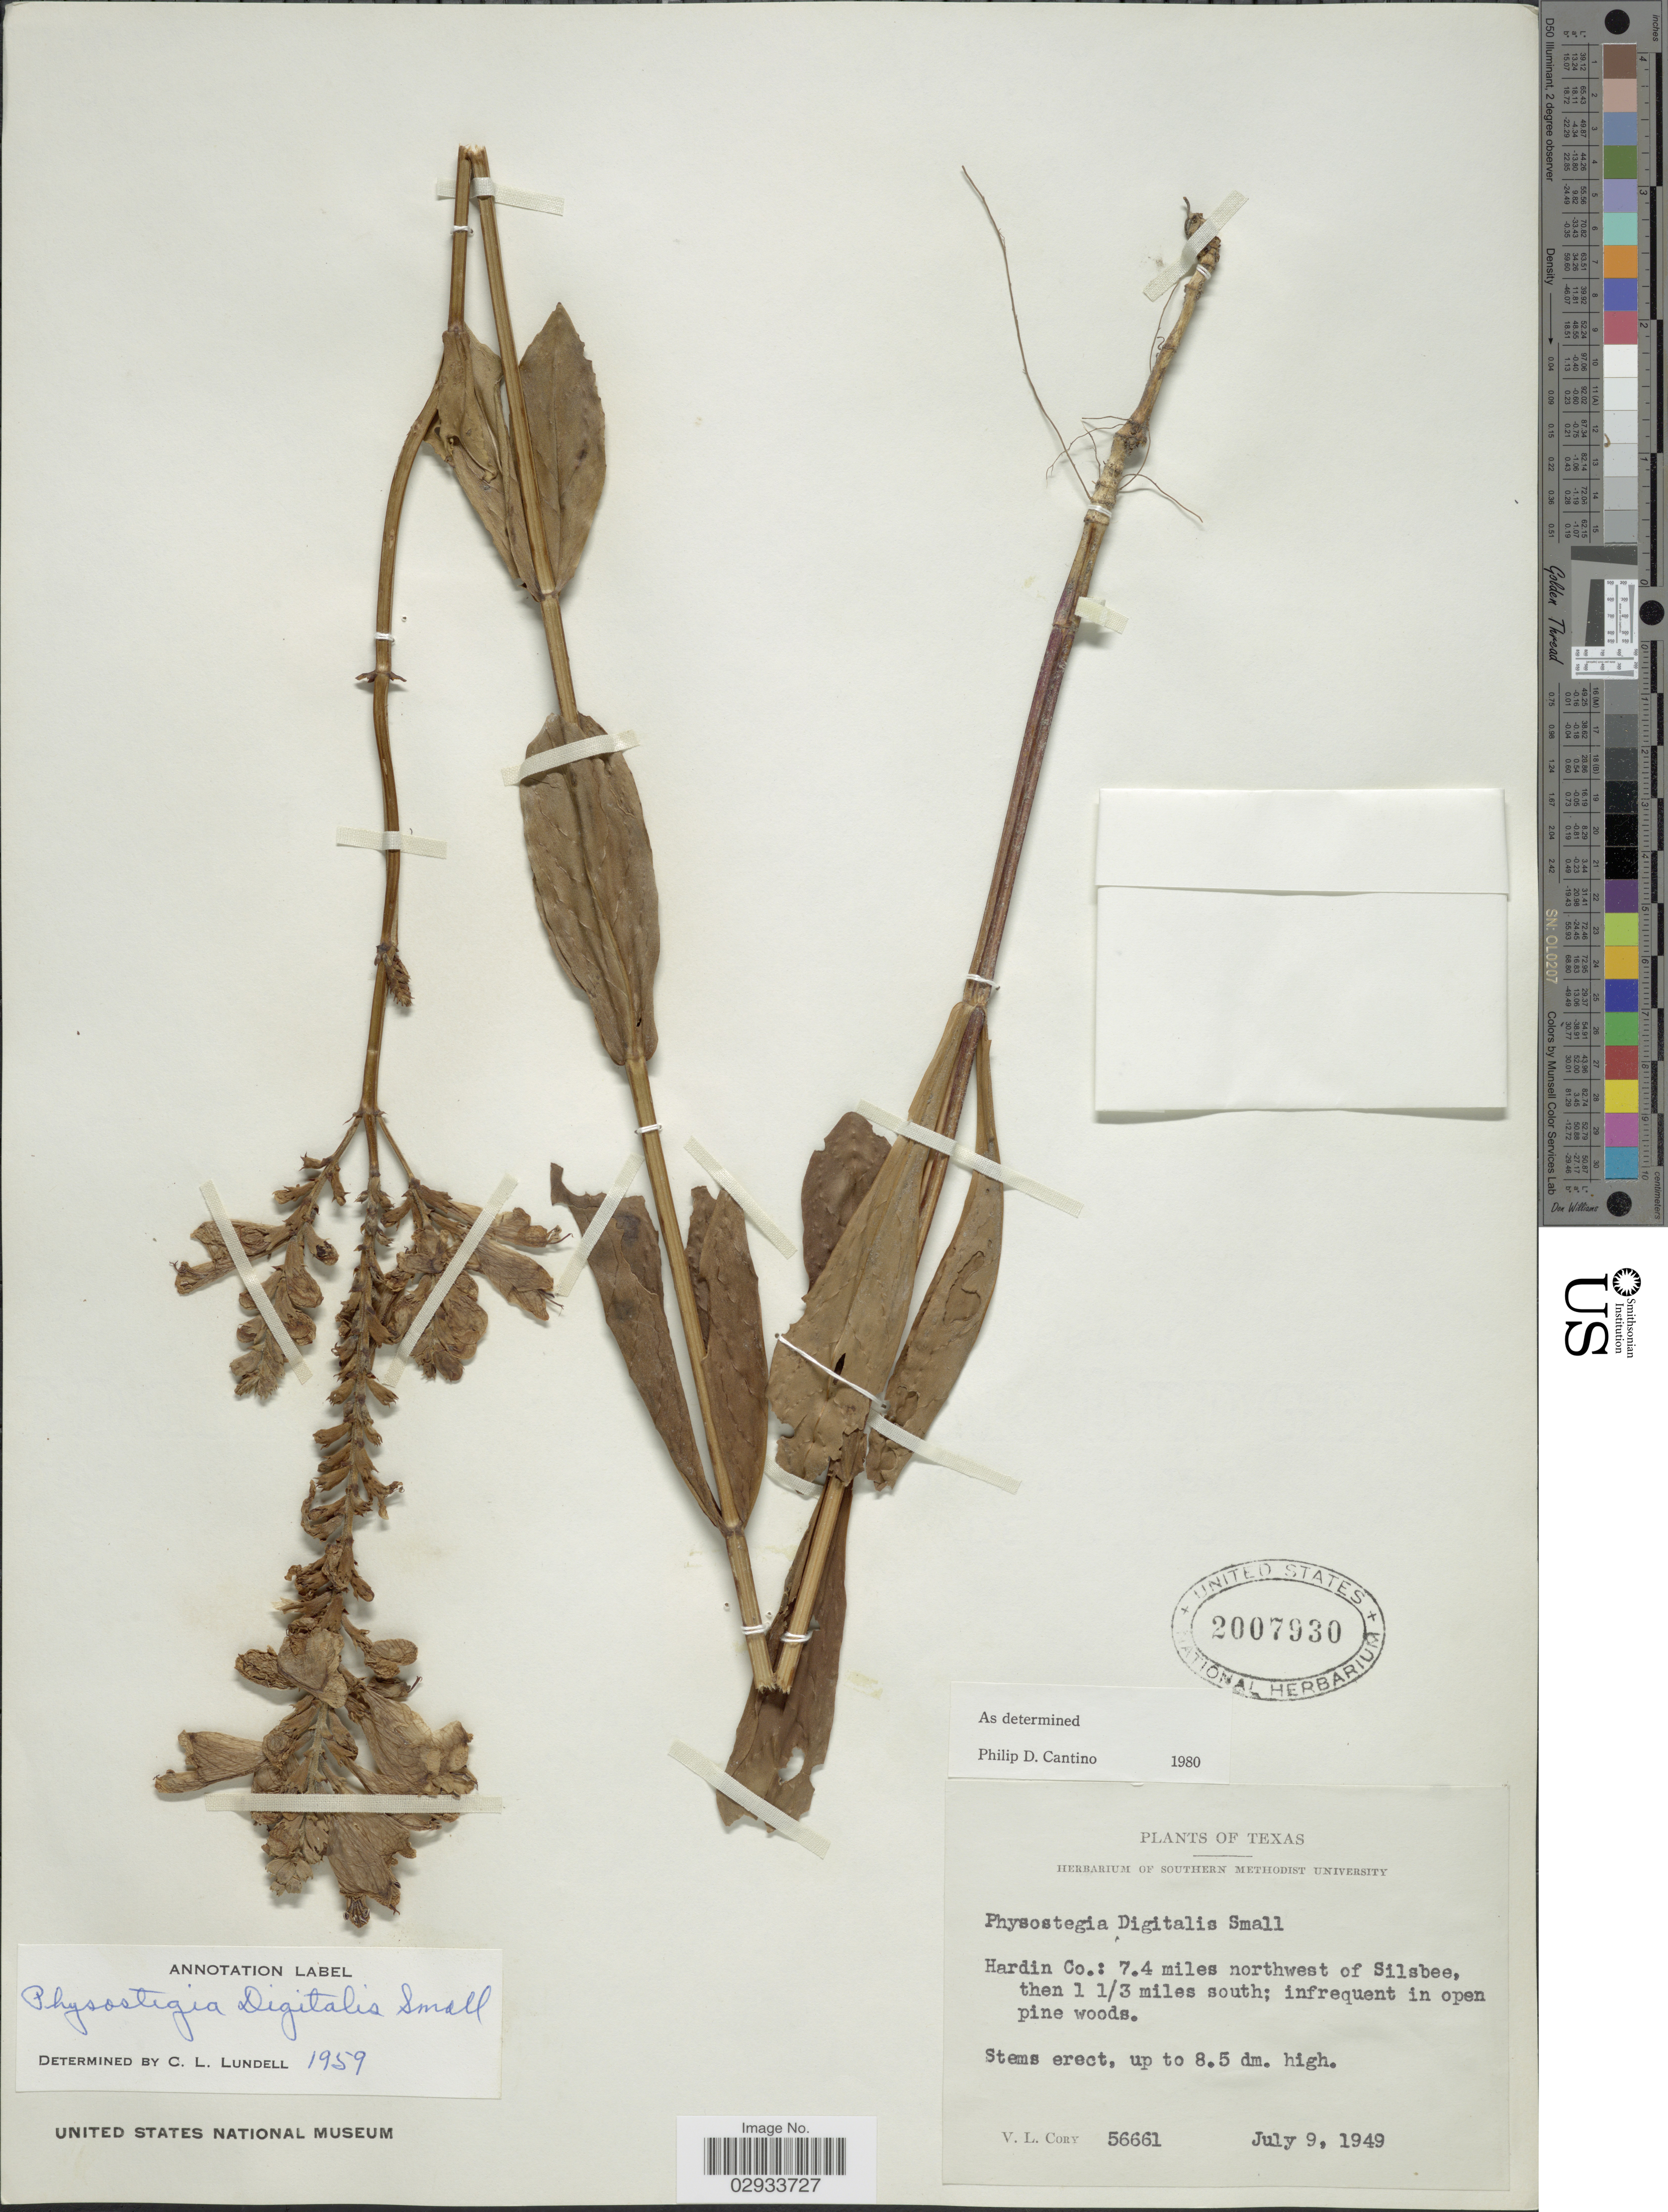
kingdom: Plantae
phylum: Tracheophyta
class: Magnoliopsida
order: Lamiales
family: Lamiaceae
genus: Physostegia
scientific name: Physostegia digitalis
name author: Small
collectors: V. Cory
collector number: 56661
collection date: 1949-07-09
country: United States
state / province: Texas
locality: Hardin Co.: 7.4 miles northwest of Silsbee, then 1 1/3 miles south.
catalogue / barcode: US 2007930